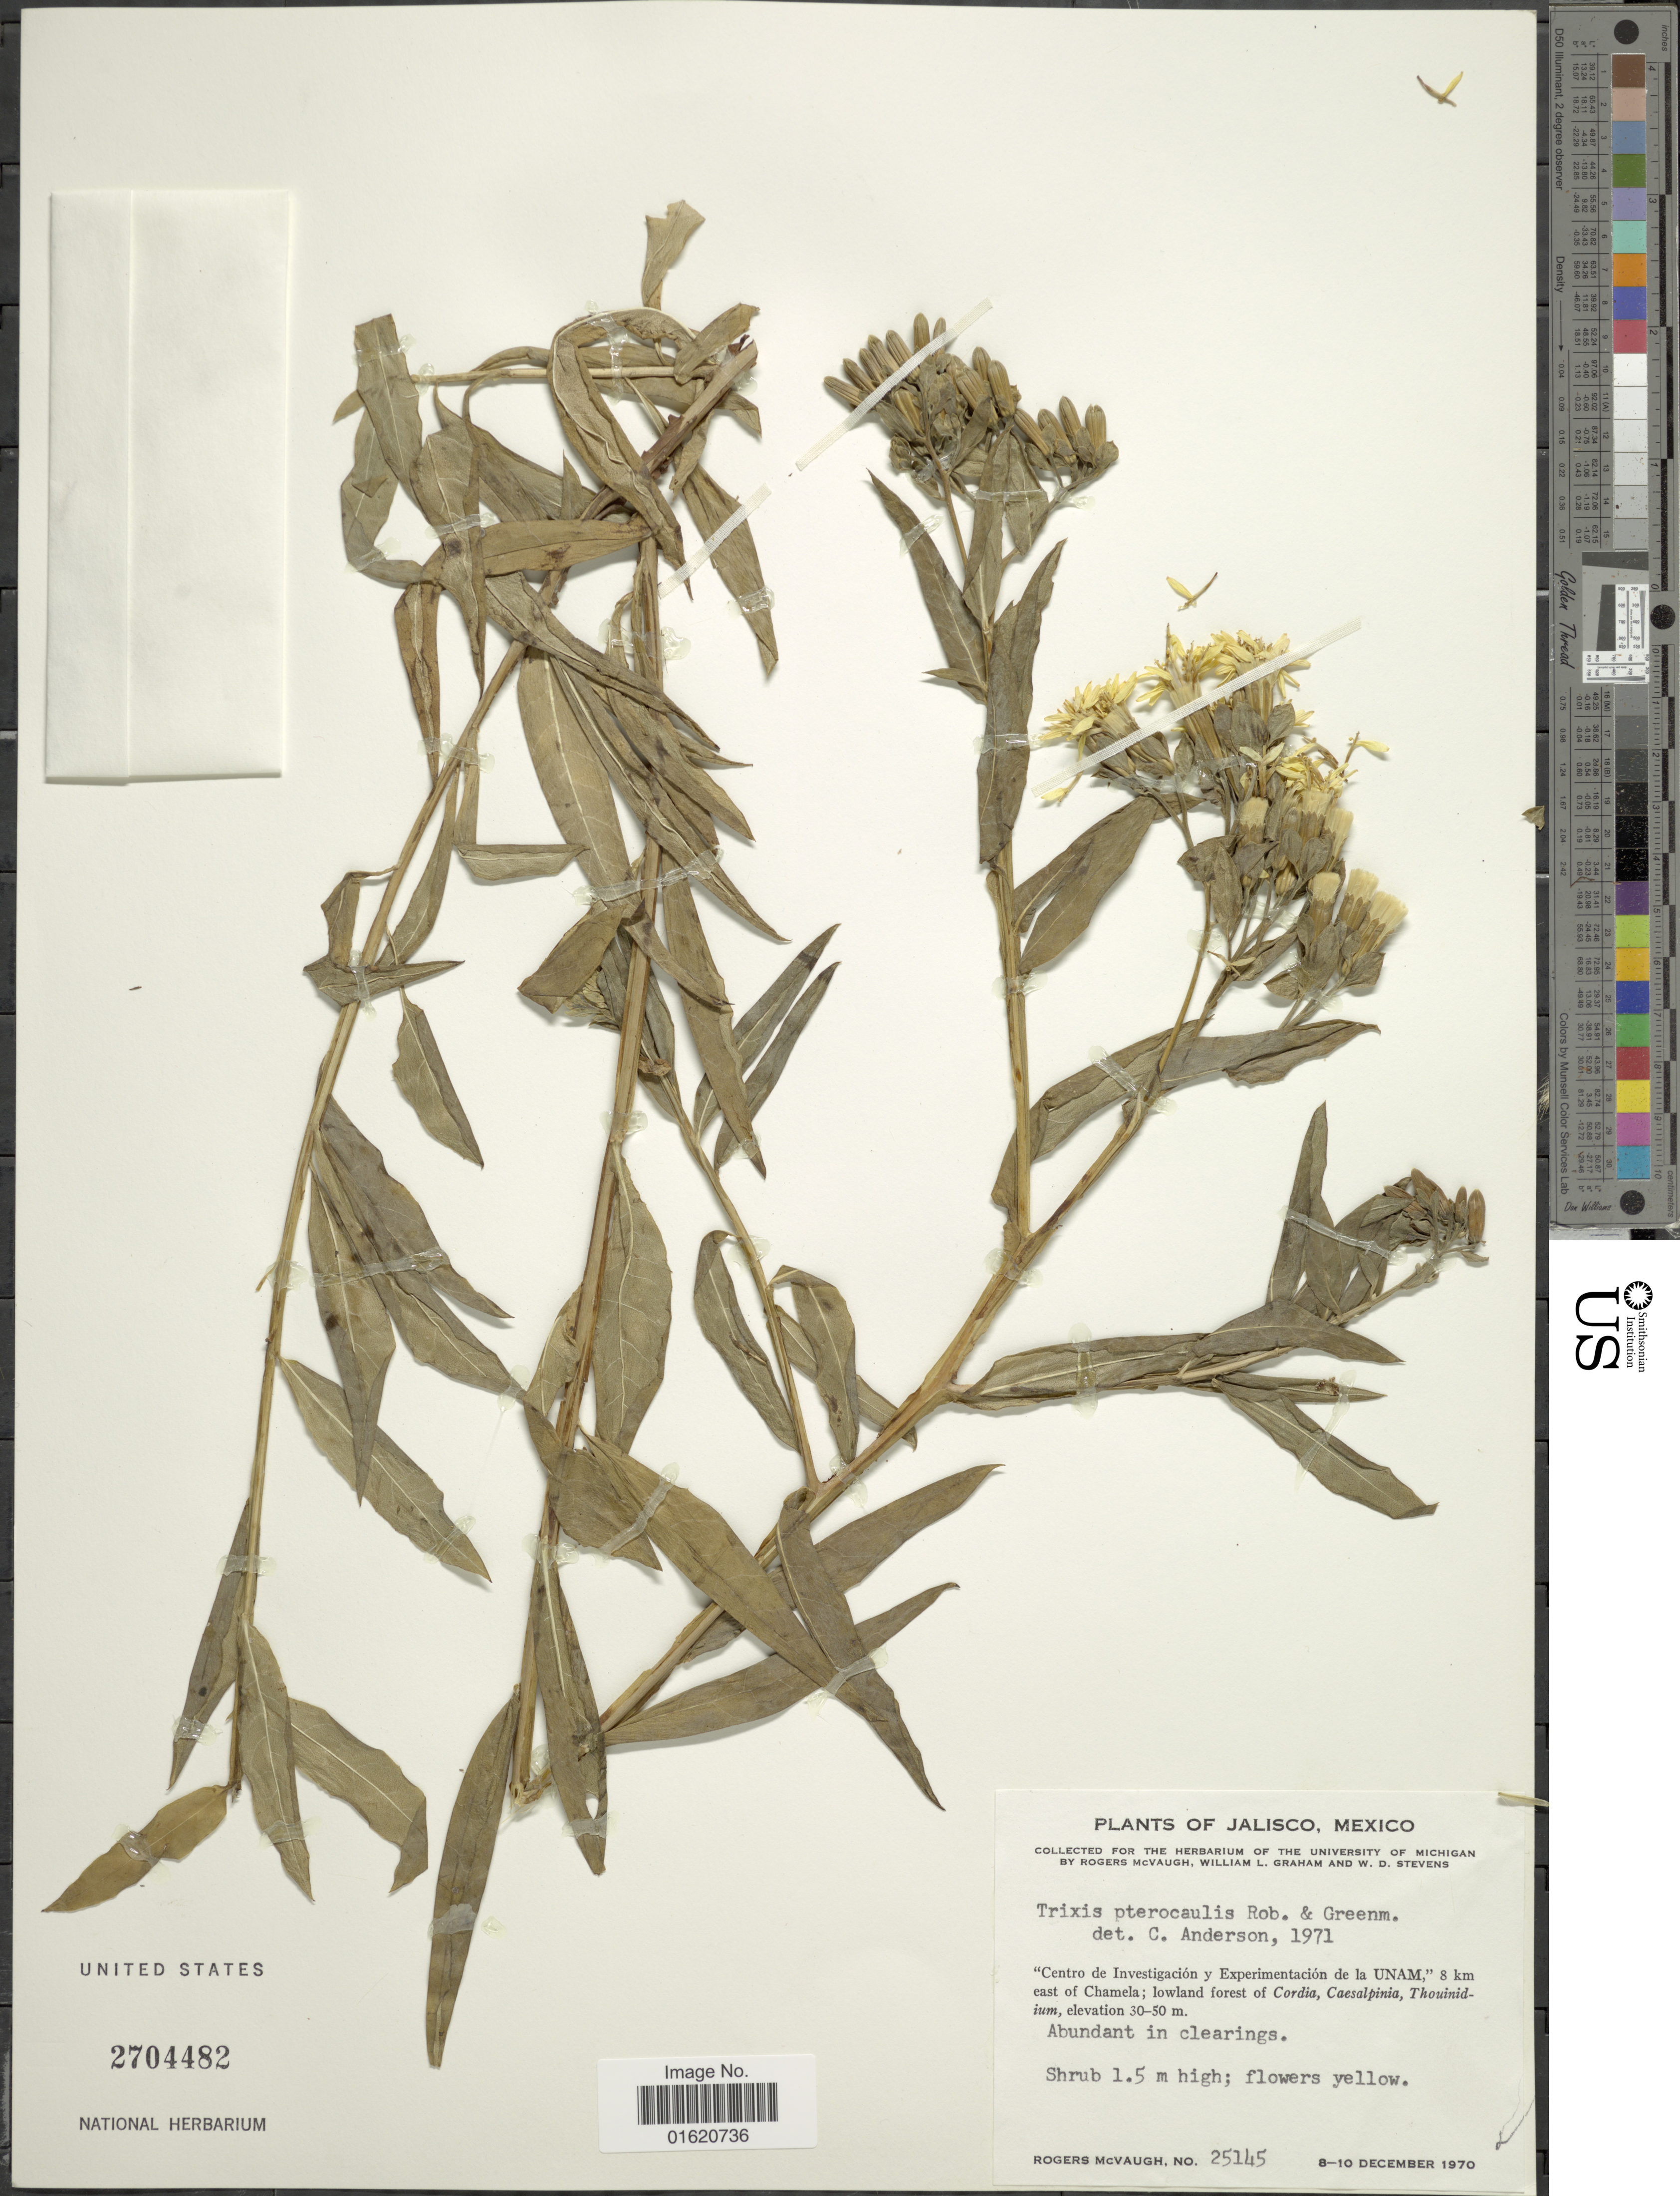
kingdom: Plantae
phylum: Tracheophyta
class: Magnoliopsida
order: Asterales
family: Asteraceae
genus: Trixis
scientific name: Trixis pterocaulis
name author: B.L. Rob. & Greenm.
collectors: R. McVaugh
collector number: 25145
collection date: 1970-12-08/1970-12-10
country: Mexico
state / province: Jalisco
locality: Centro de Investigación y Experimentación de la UNAM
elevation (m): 30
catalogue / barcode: US 2704482